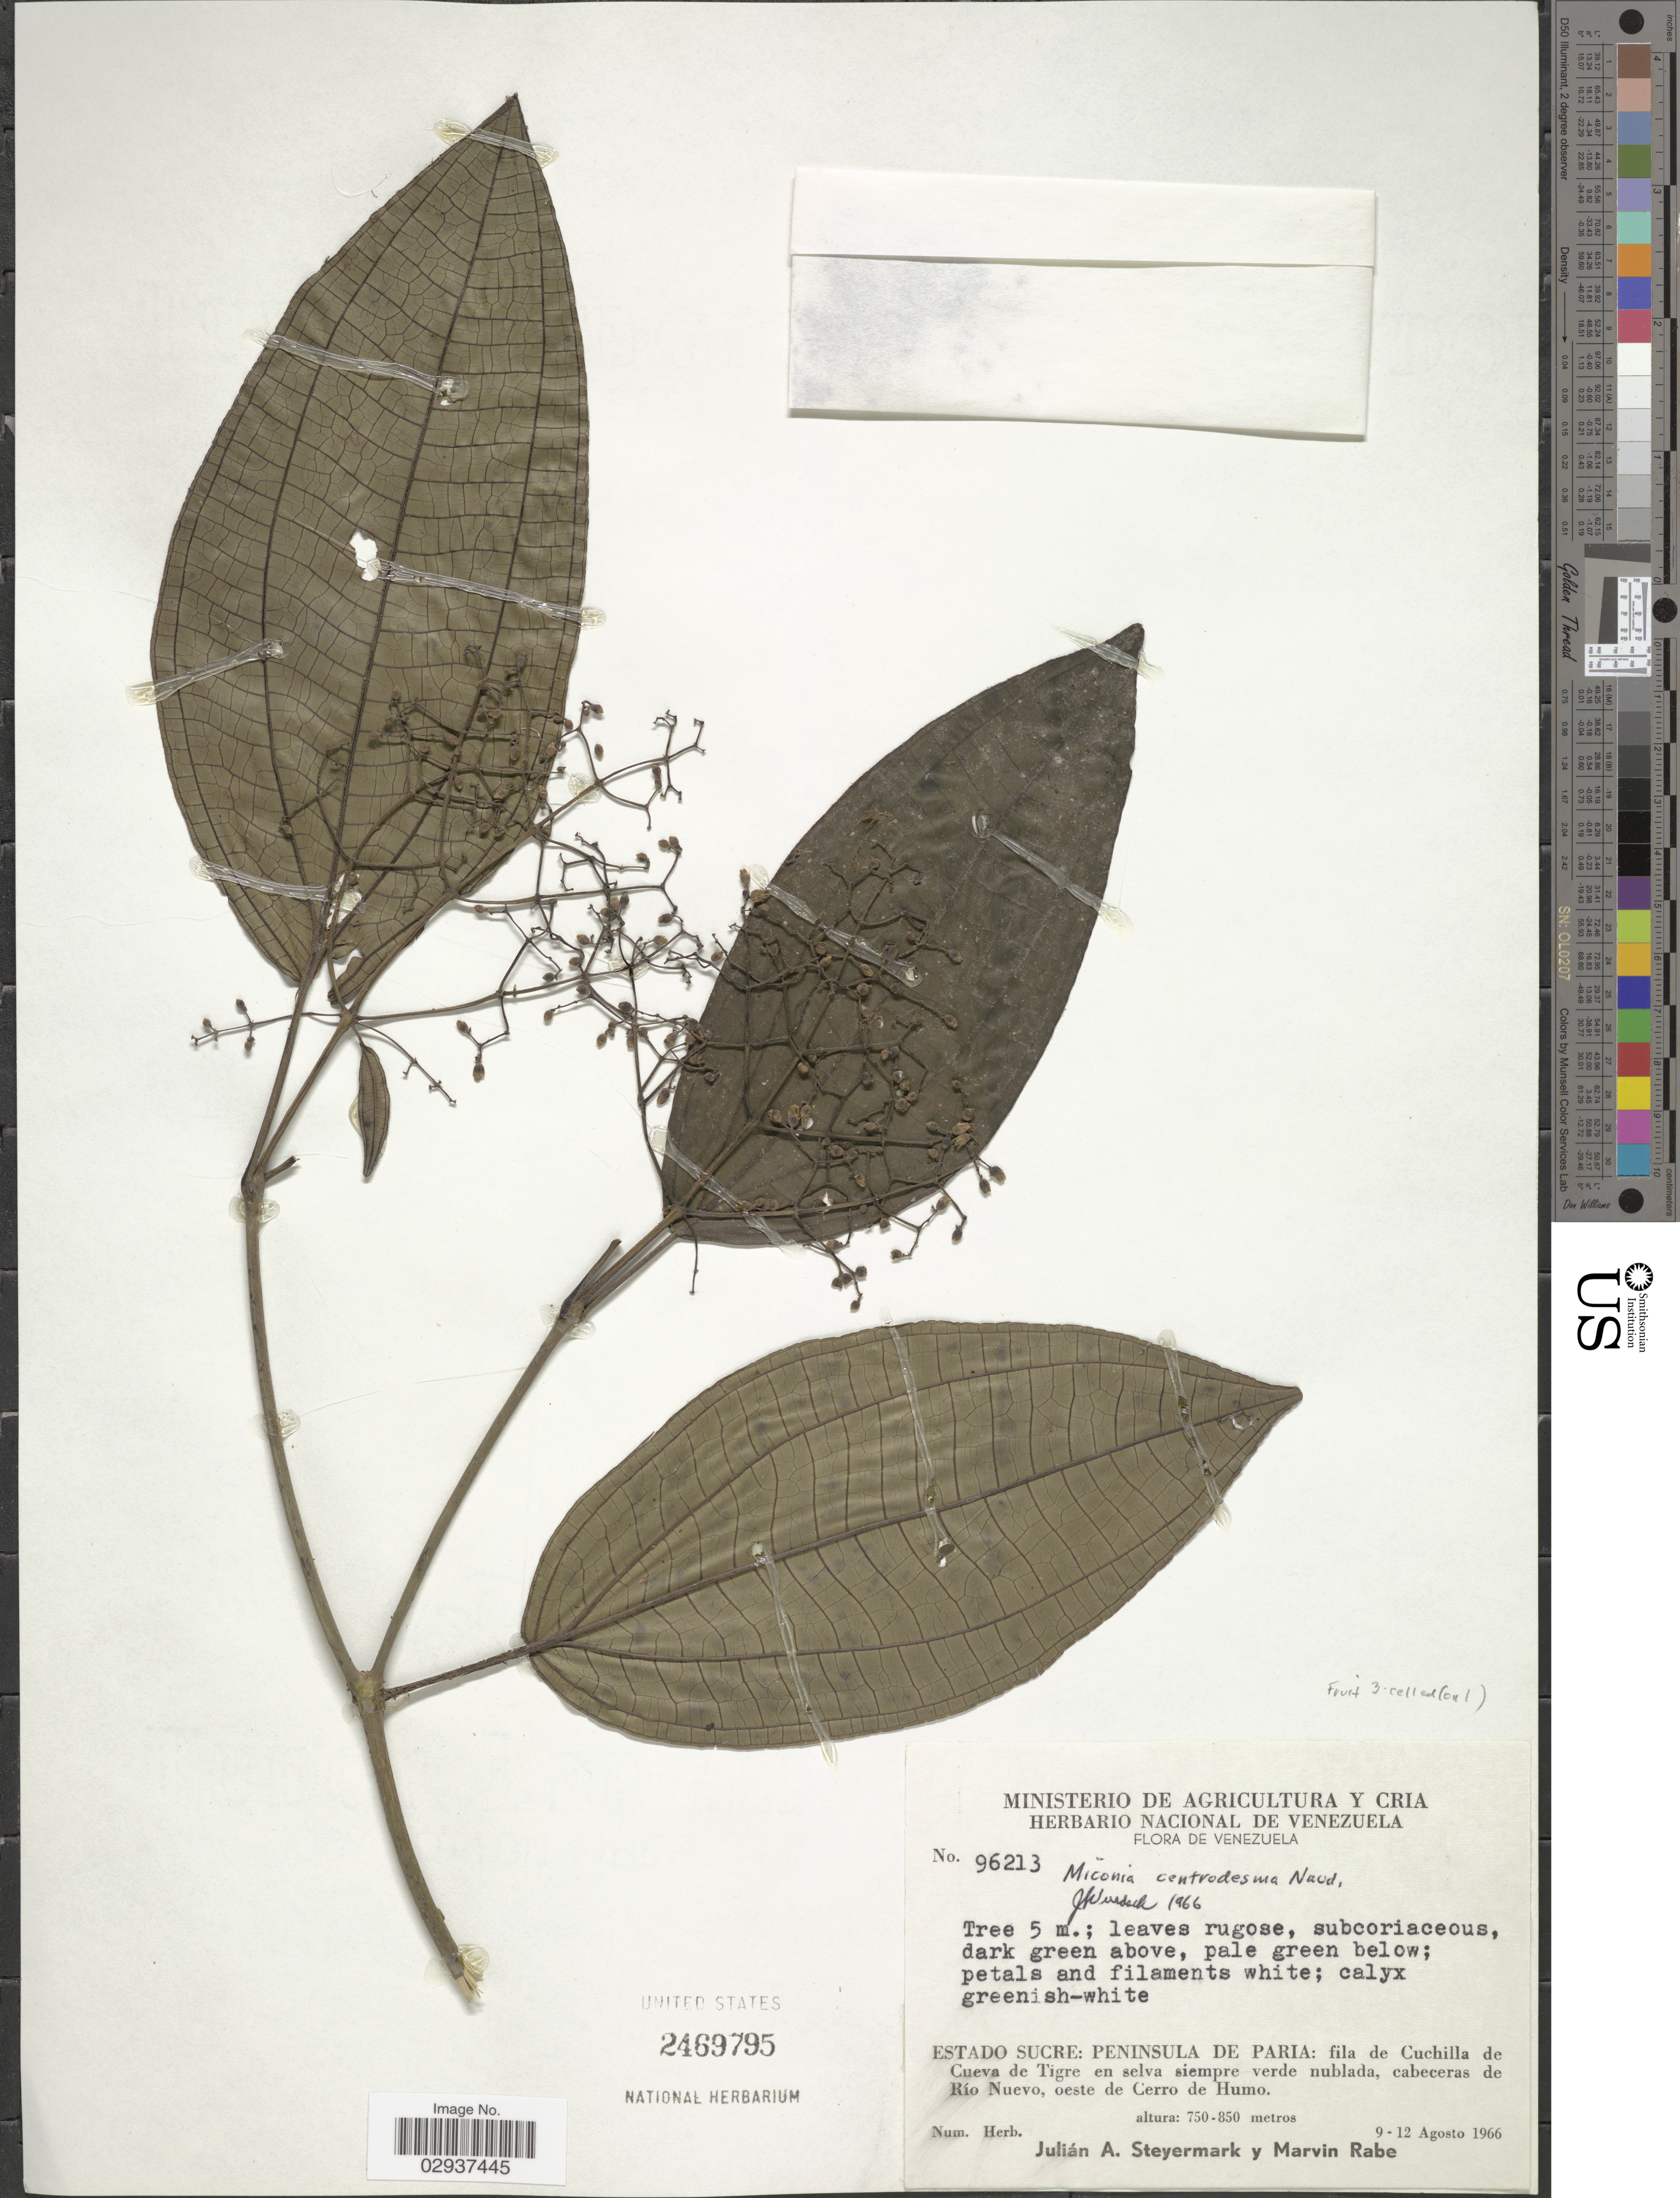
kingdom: Plantae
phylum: Tracheophyta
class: Magnoliopsida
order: Myrtales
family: Melastomataceae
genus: Miconia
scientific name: Miconia centrodesma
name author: Naudin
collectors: J. Steyermark & M. Rabe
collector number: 96213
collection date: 1966-08-09/1966-08-12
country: Venezuela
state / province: Sucre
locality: Peninsula de Paria: fila de Cuchilla de Cueva de Tigre en selva siempre verde nublada, cabeceras de Río Nuevo, oeste de Cerro de Humo.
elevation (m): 750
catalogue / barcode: US 2469795